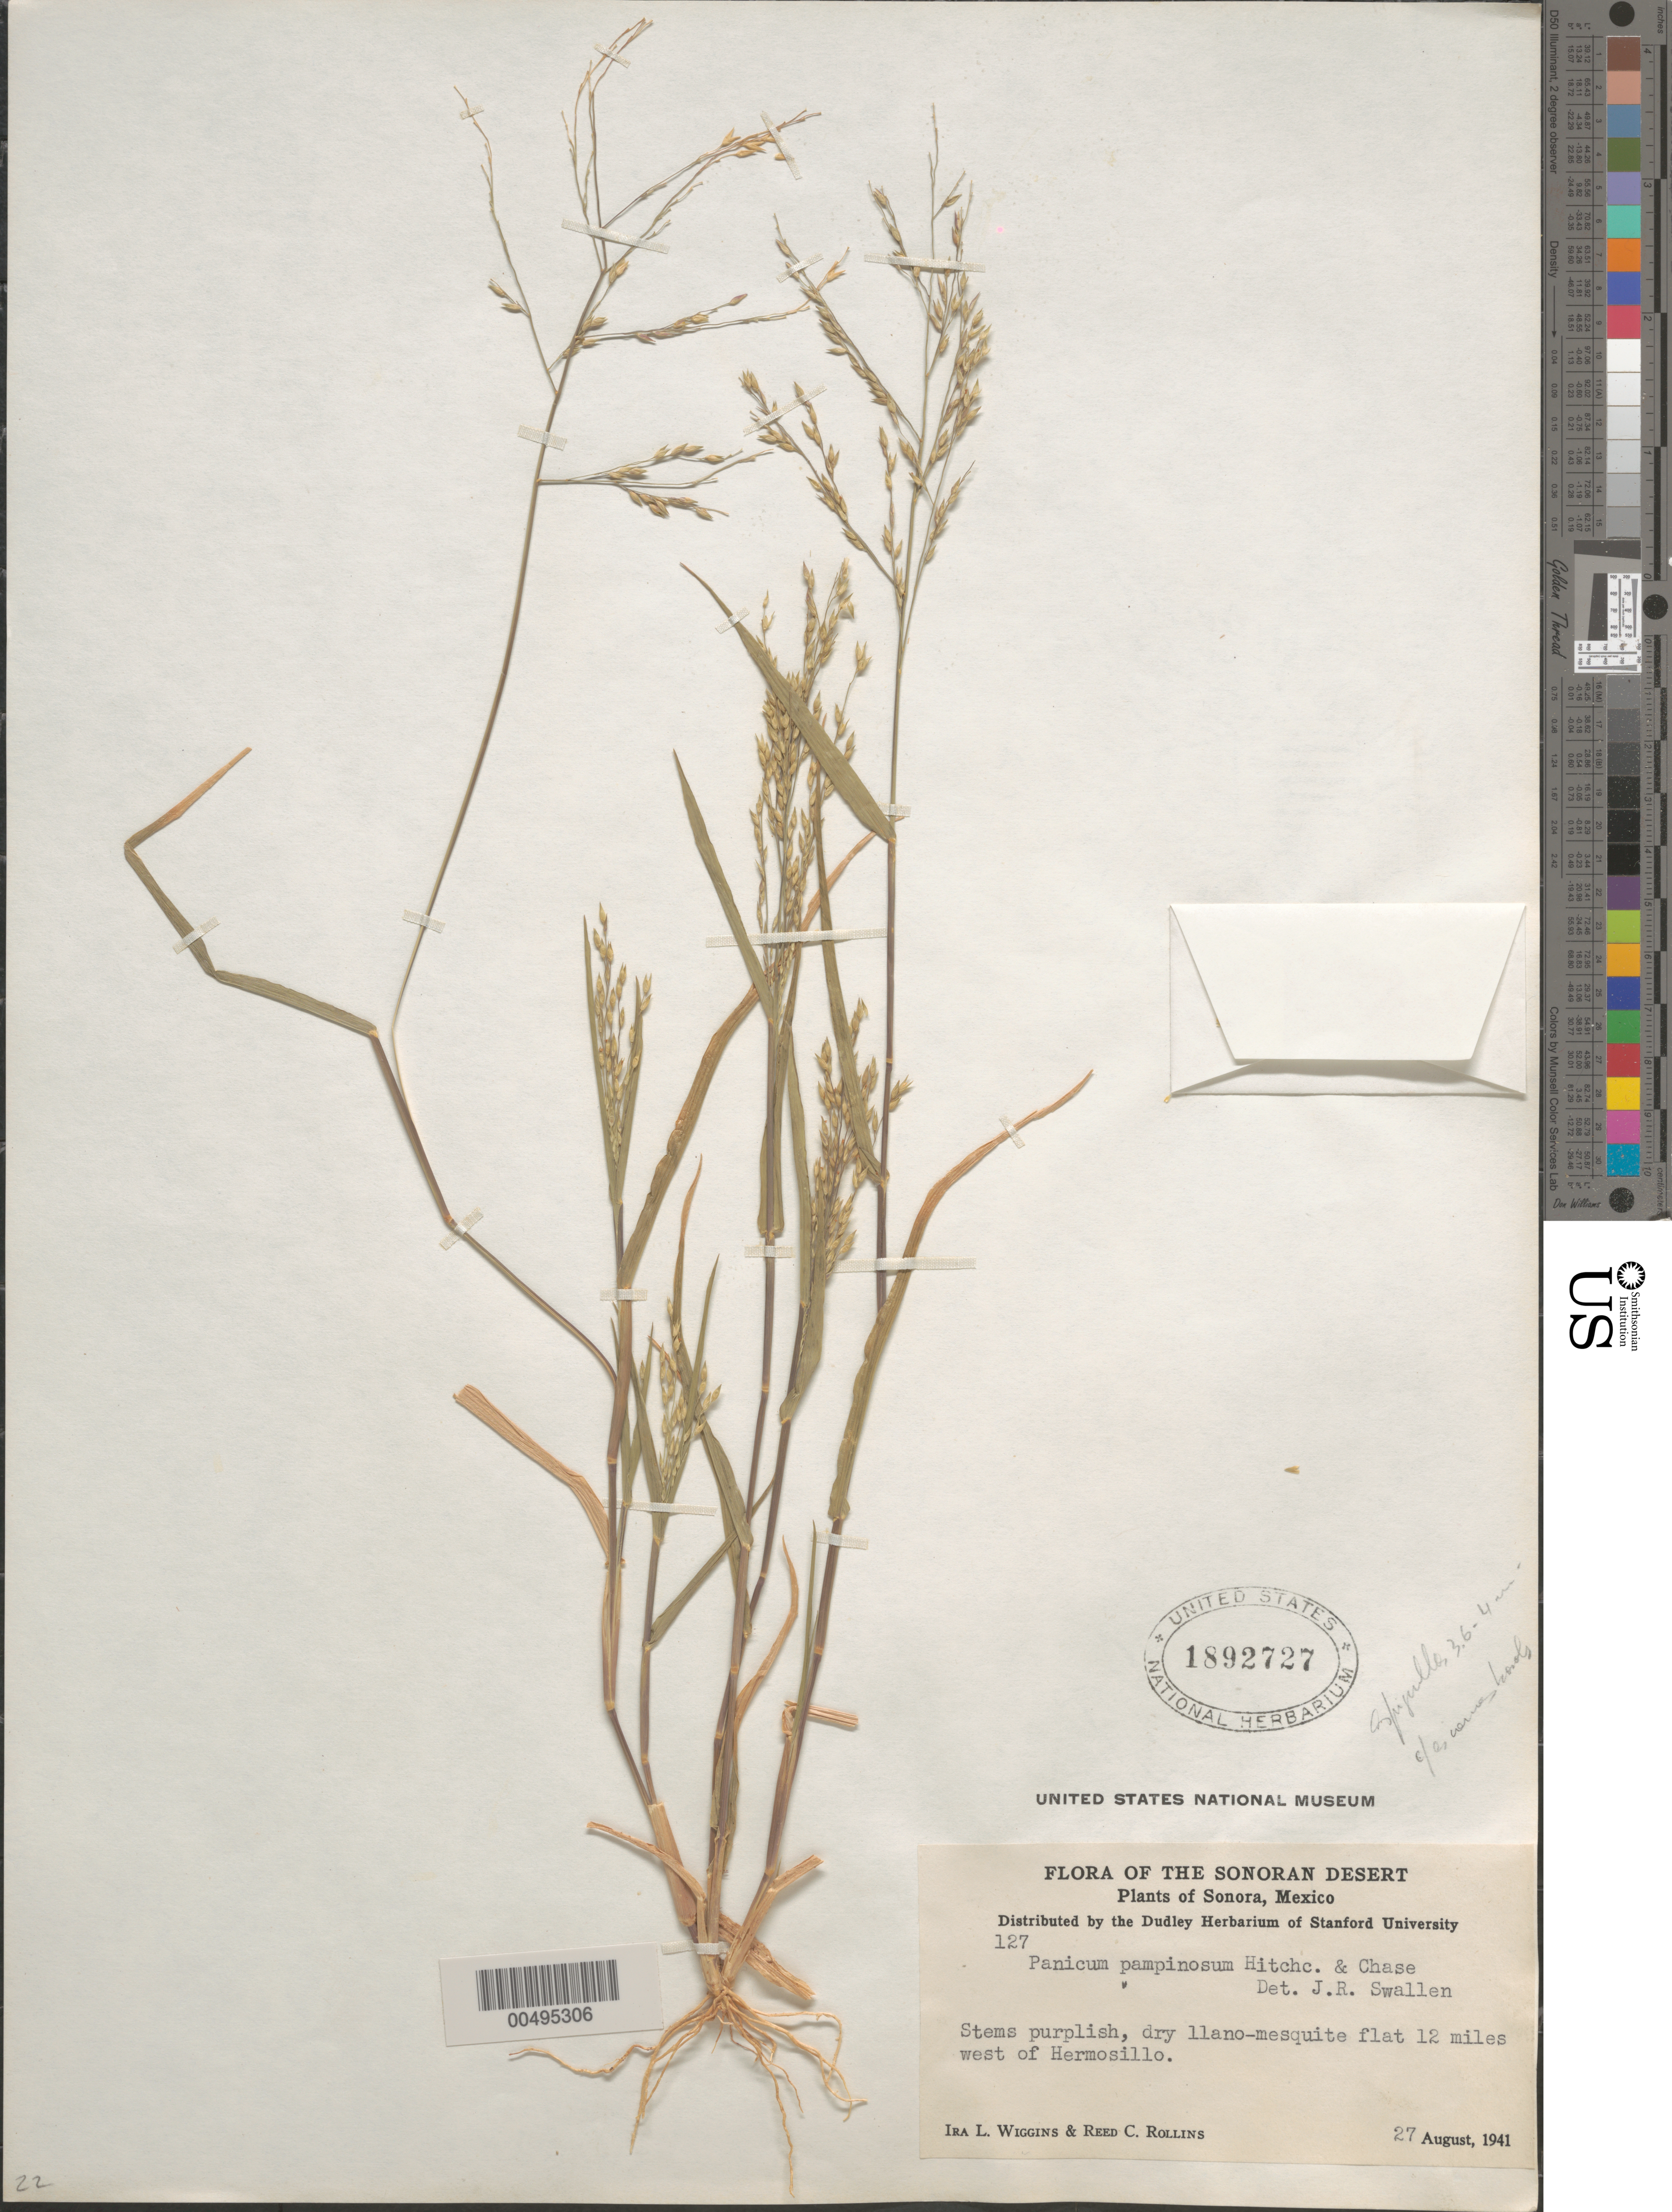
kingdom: Plantae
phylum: Tracheophyta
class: Liliopsida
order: Poales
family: Poaceae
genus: Panicum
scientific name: Panicum hirticaule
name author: J. Presl in C. Presl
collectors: I. L. Wiggins & R. C. Rollins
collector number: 127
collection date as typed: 27 Aug 1941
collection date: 1941-08-27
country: Mexico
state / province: Sonora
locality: The Sonoran Desert, 12 mi W of Hermosillo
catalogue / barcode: US 1892727